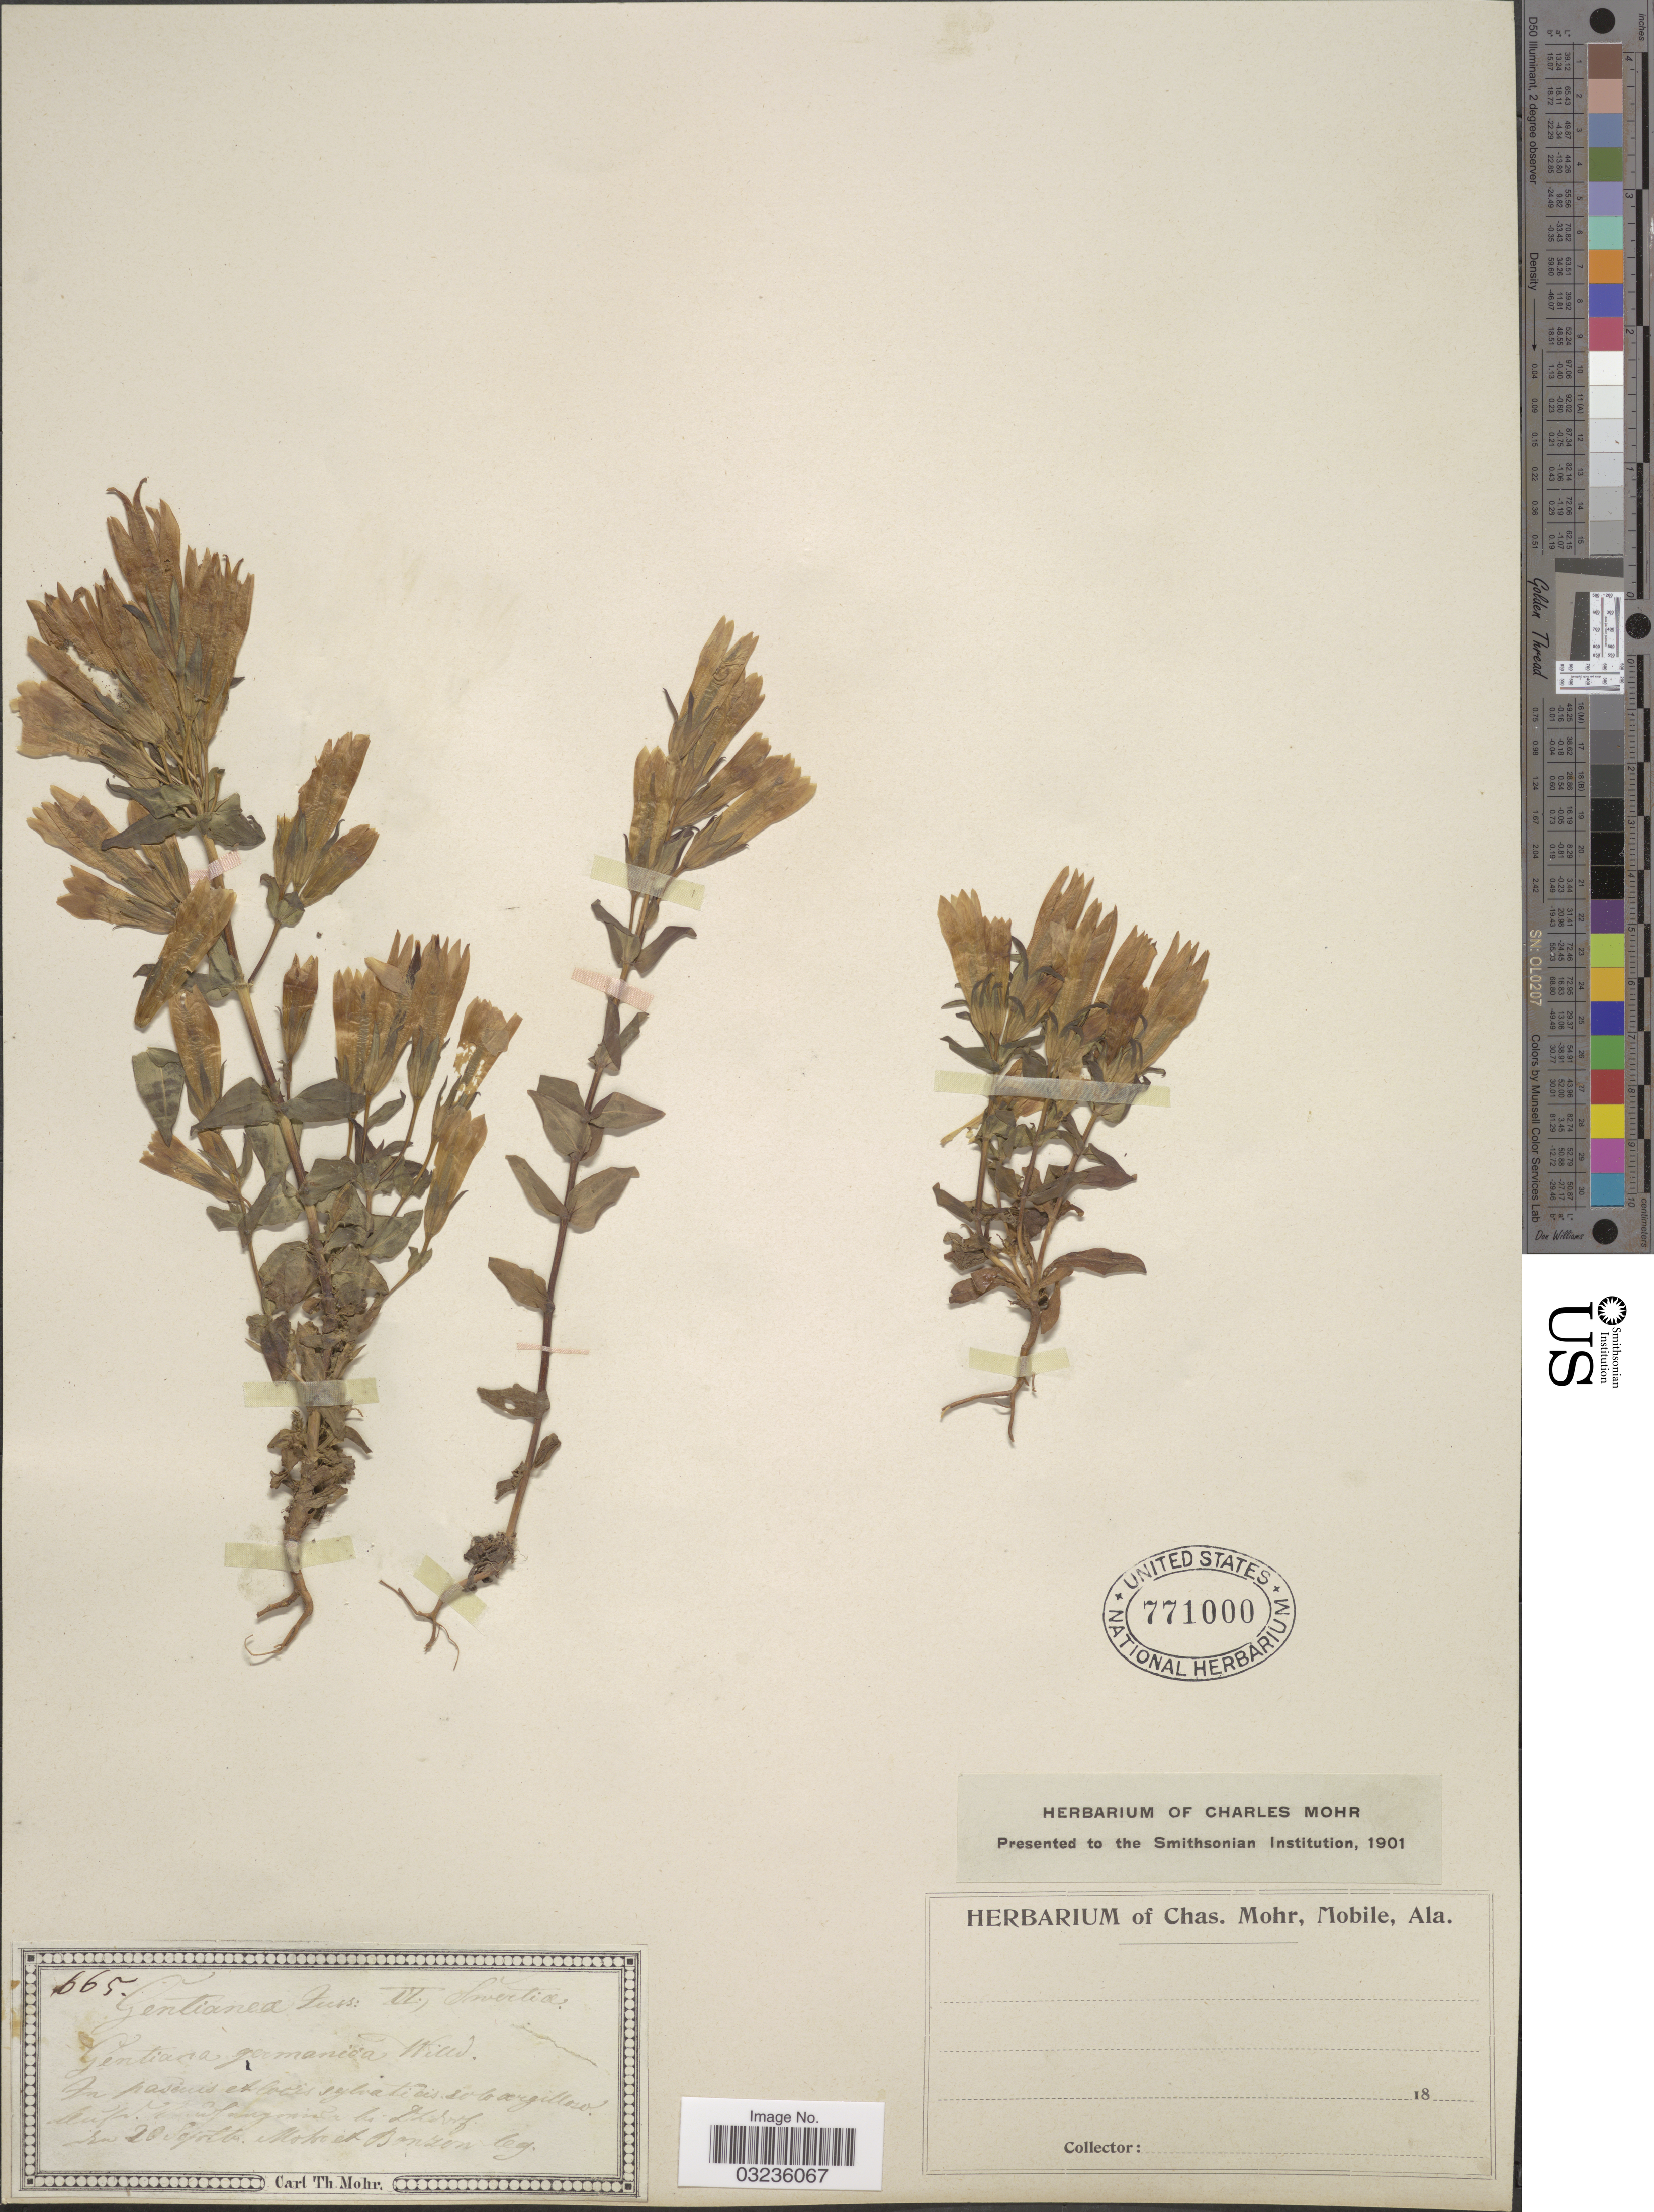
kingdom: Plantae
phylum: Tracheophyta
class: Magnoliopsida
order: Gentianales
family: Gentianaceae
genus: Gentiana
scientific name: Gentiana germanica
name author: Willd.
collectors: Mohr, -- & Bonzon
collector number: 665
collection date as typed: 20 Septb. 18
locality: In pascuis et locis sylvaticis solo argilloso, auf [interpreted] in [interpreted] the [interpreted] Lugosis [interpreted] bei [interpreted] Zherof [interpreted].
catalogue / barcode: US 771000